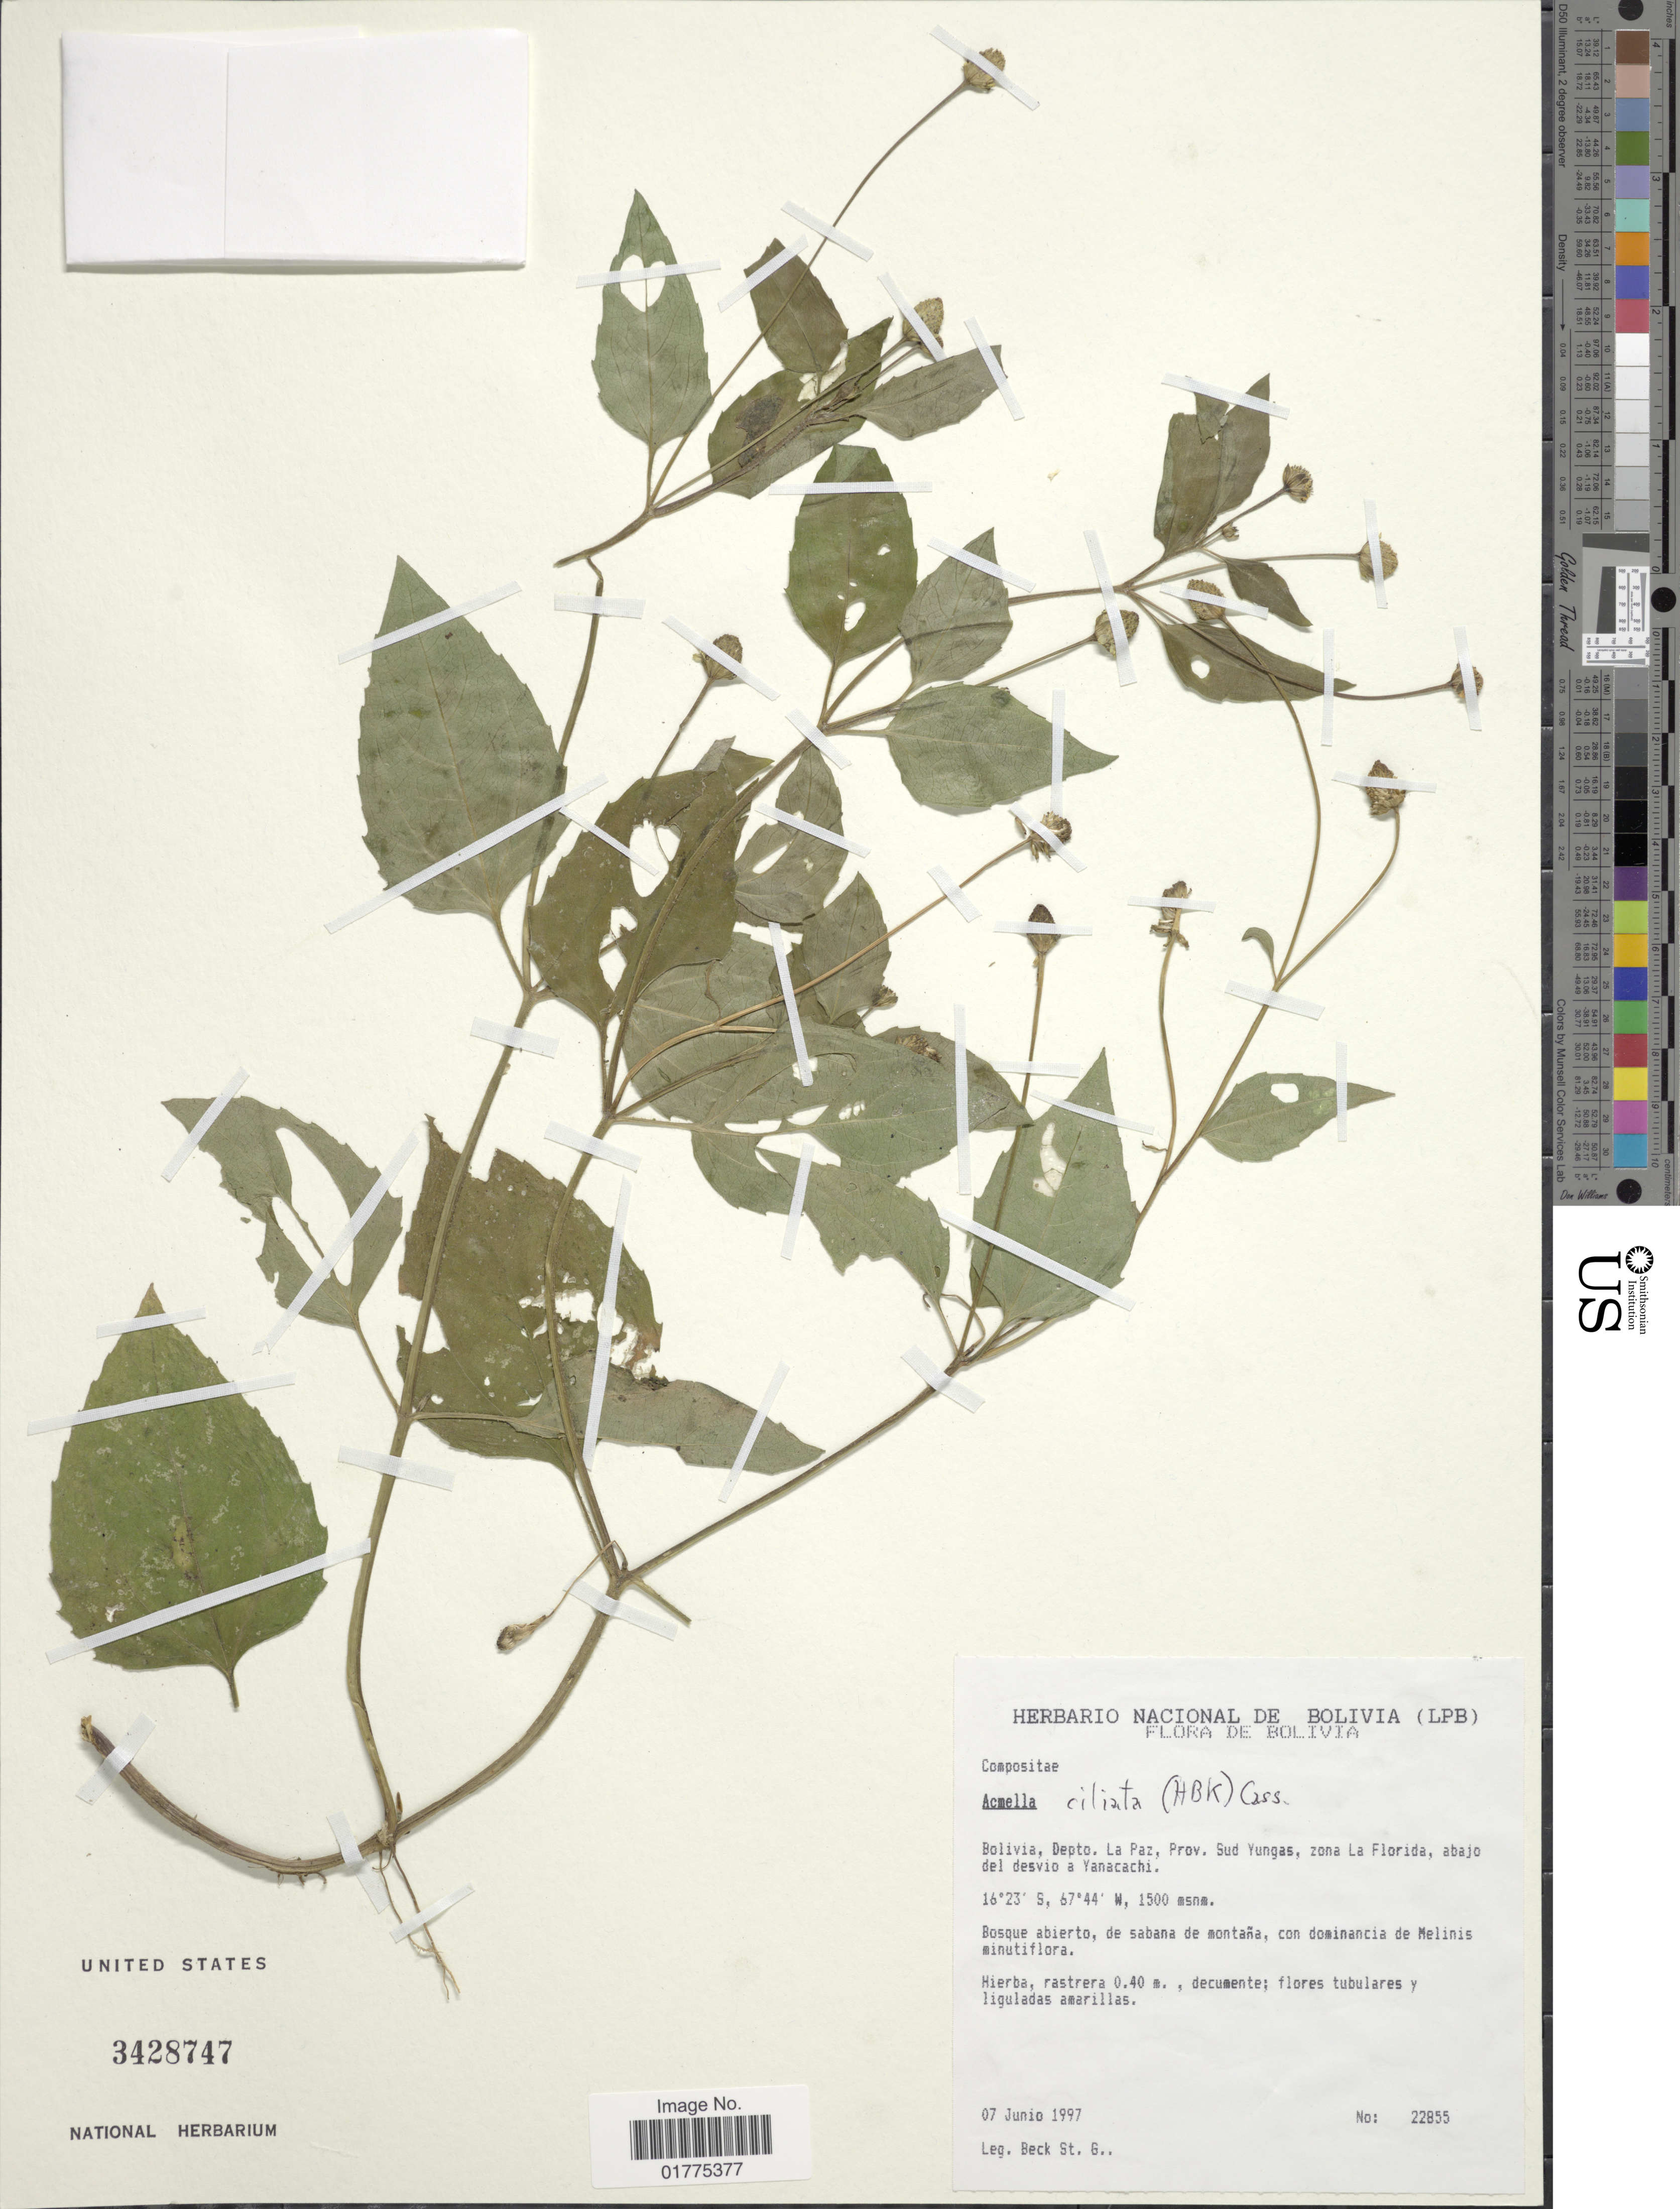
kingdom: Plantae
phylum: Tracheophyta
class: Magnoliopsida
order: Asterales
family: Asteraceae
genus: Acmella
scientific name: Acmella ciliata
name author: (Kunth) Cass.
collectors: S. G. Beck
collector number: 22855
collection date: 1997-06-07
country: Bolivia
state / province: La Paz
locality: Depto. La Paz, Prov. Sud Yungs, zona La Florida, abajo del sedvio a Yanacachi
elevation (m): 1500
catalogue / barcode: US 3428747